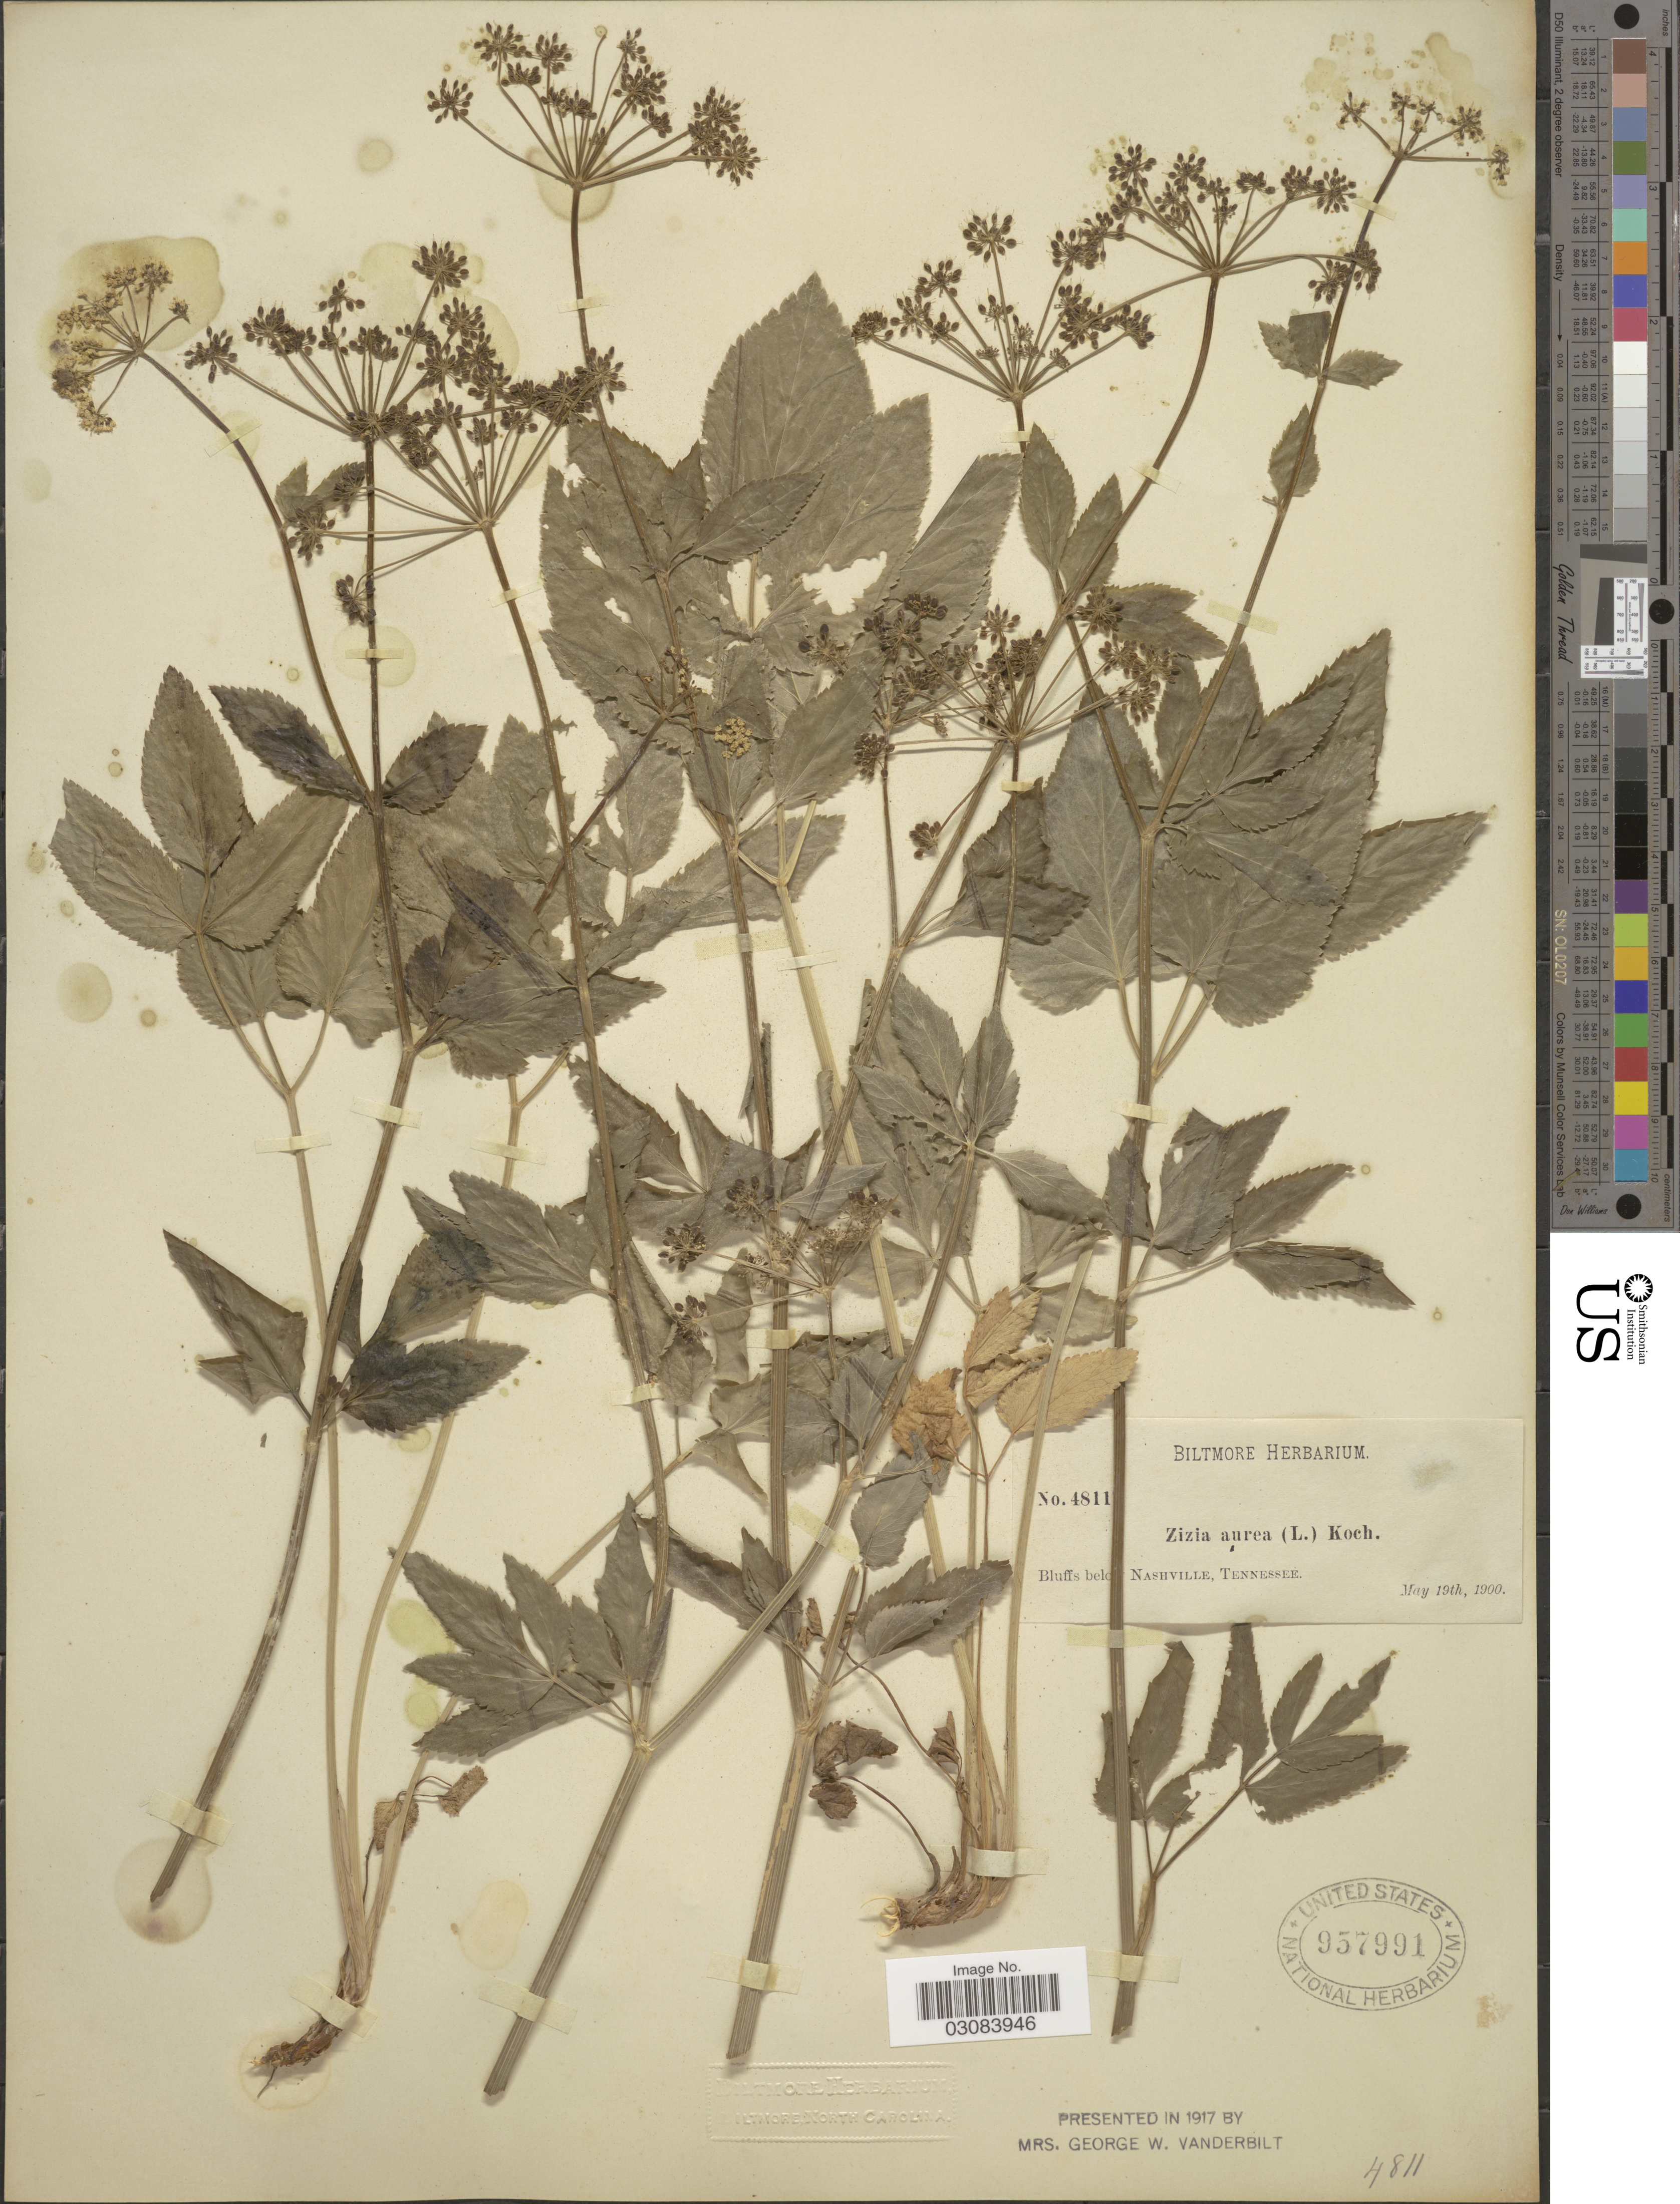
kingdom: Plantae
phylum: Tracheophyta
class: Magnoliopsida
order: Apiales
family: Apiaceae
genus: Zizia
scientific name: Zizia aurea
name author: (L.) Koch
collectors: ex herb. Biltmore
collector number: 4811!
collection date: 1900-05-19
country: United States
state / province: Tennessee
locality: Bluffs below Nashville.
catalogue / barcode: US 957991